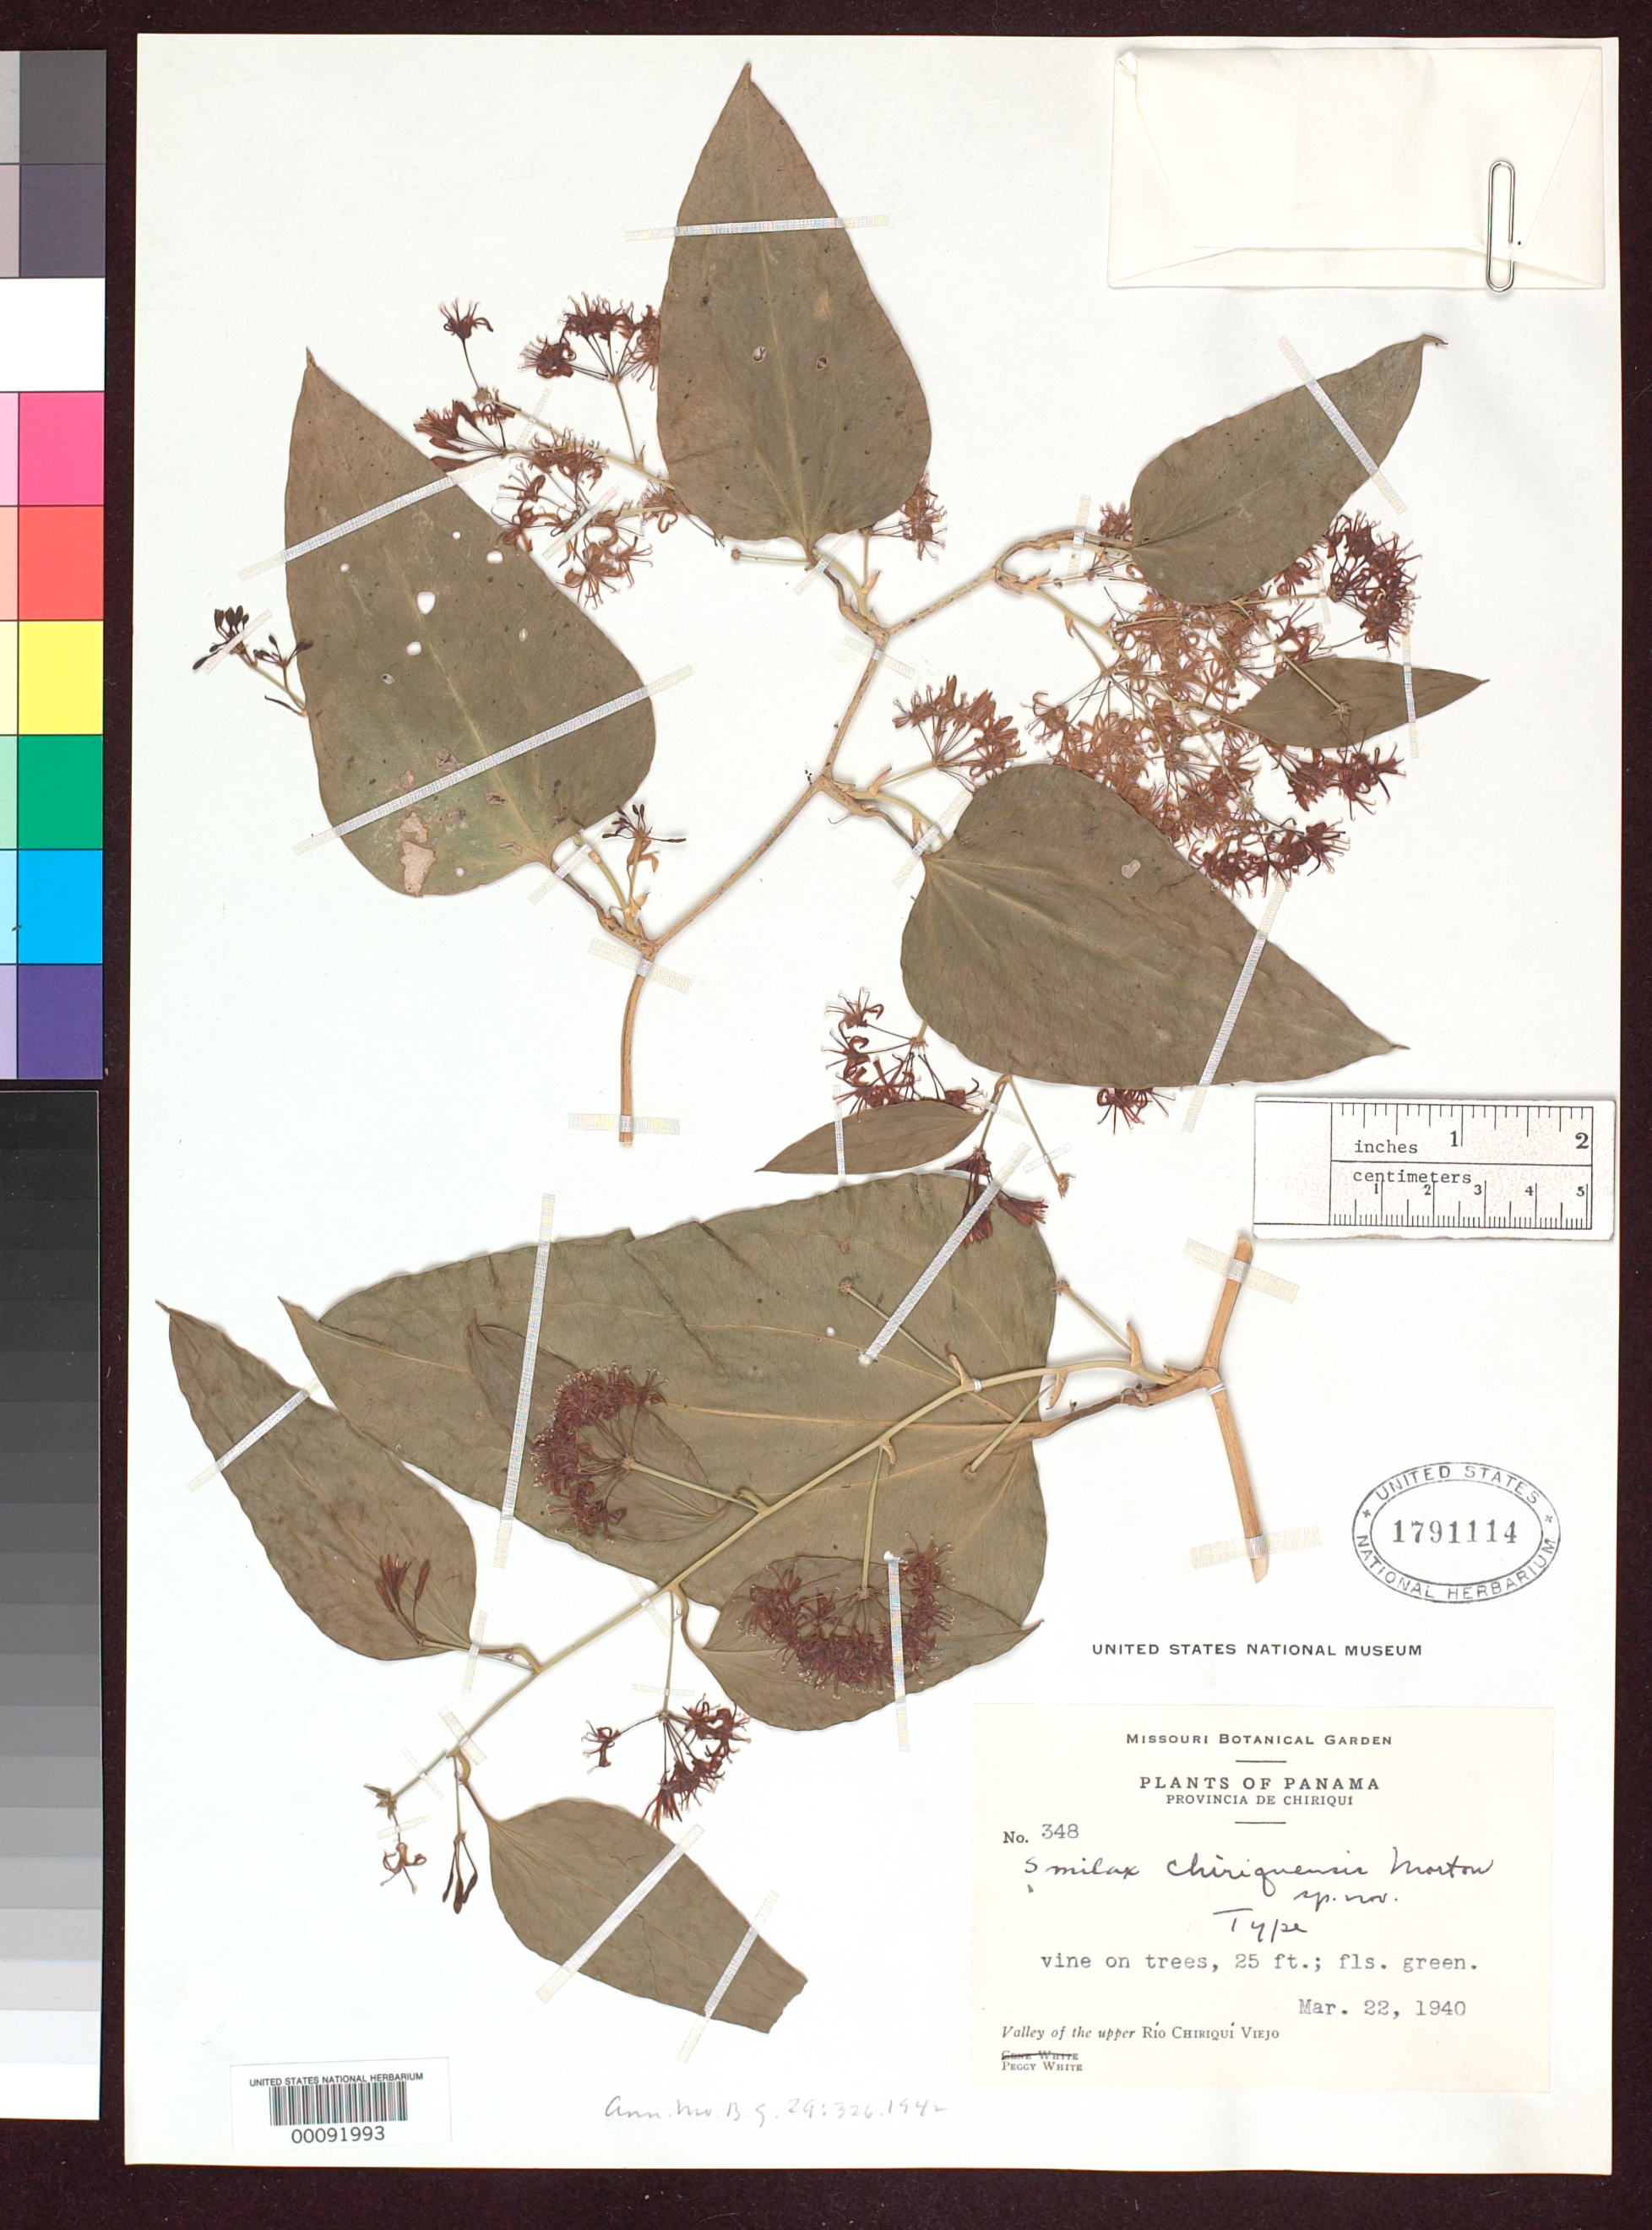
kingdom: Plantae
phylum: Tracheophyta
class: Liliopsida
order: Liliales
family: Smilacaceae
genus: Smilax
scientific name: Smilax chiriquensis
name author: C.V. Morton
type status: Holotype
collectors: P. White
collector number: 348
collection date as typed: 22 Mar 1940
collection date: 1940-03-22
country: Panama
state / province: Chiriquí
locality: Upper Rio Chiriqui Viejo.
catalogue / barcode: US 1791114